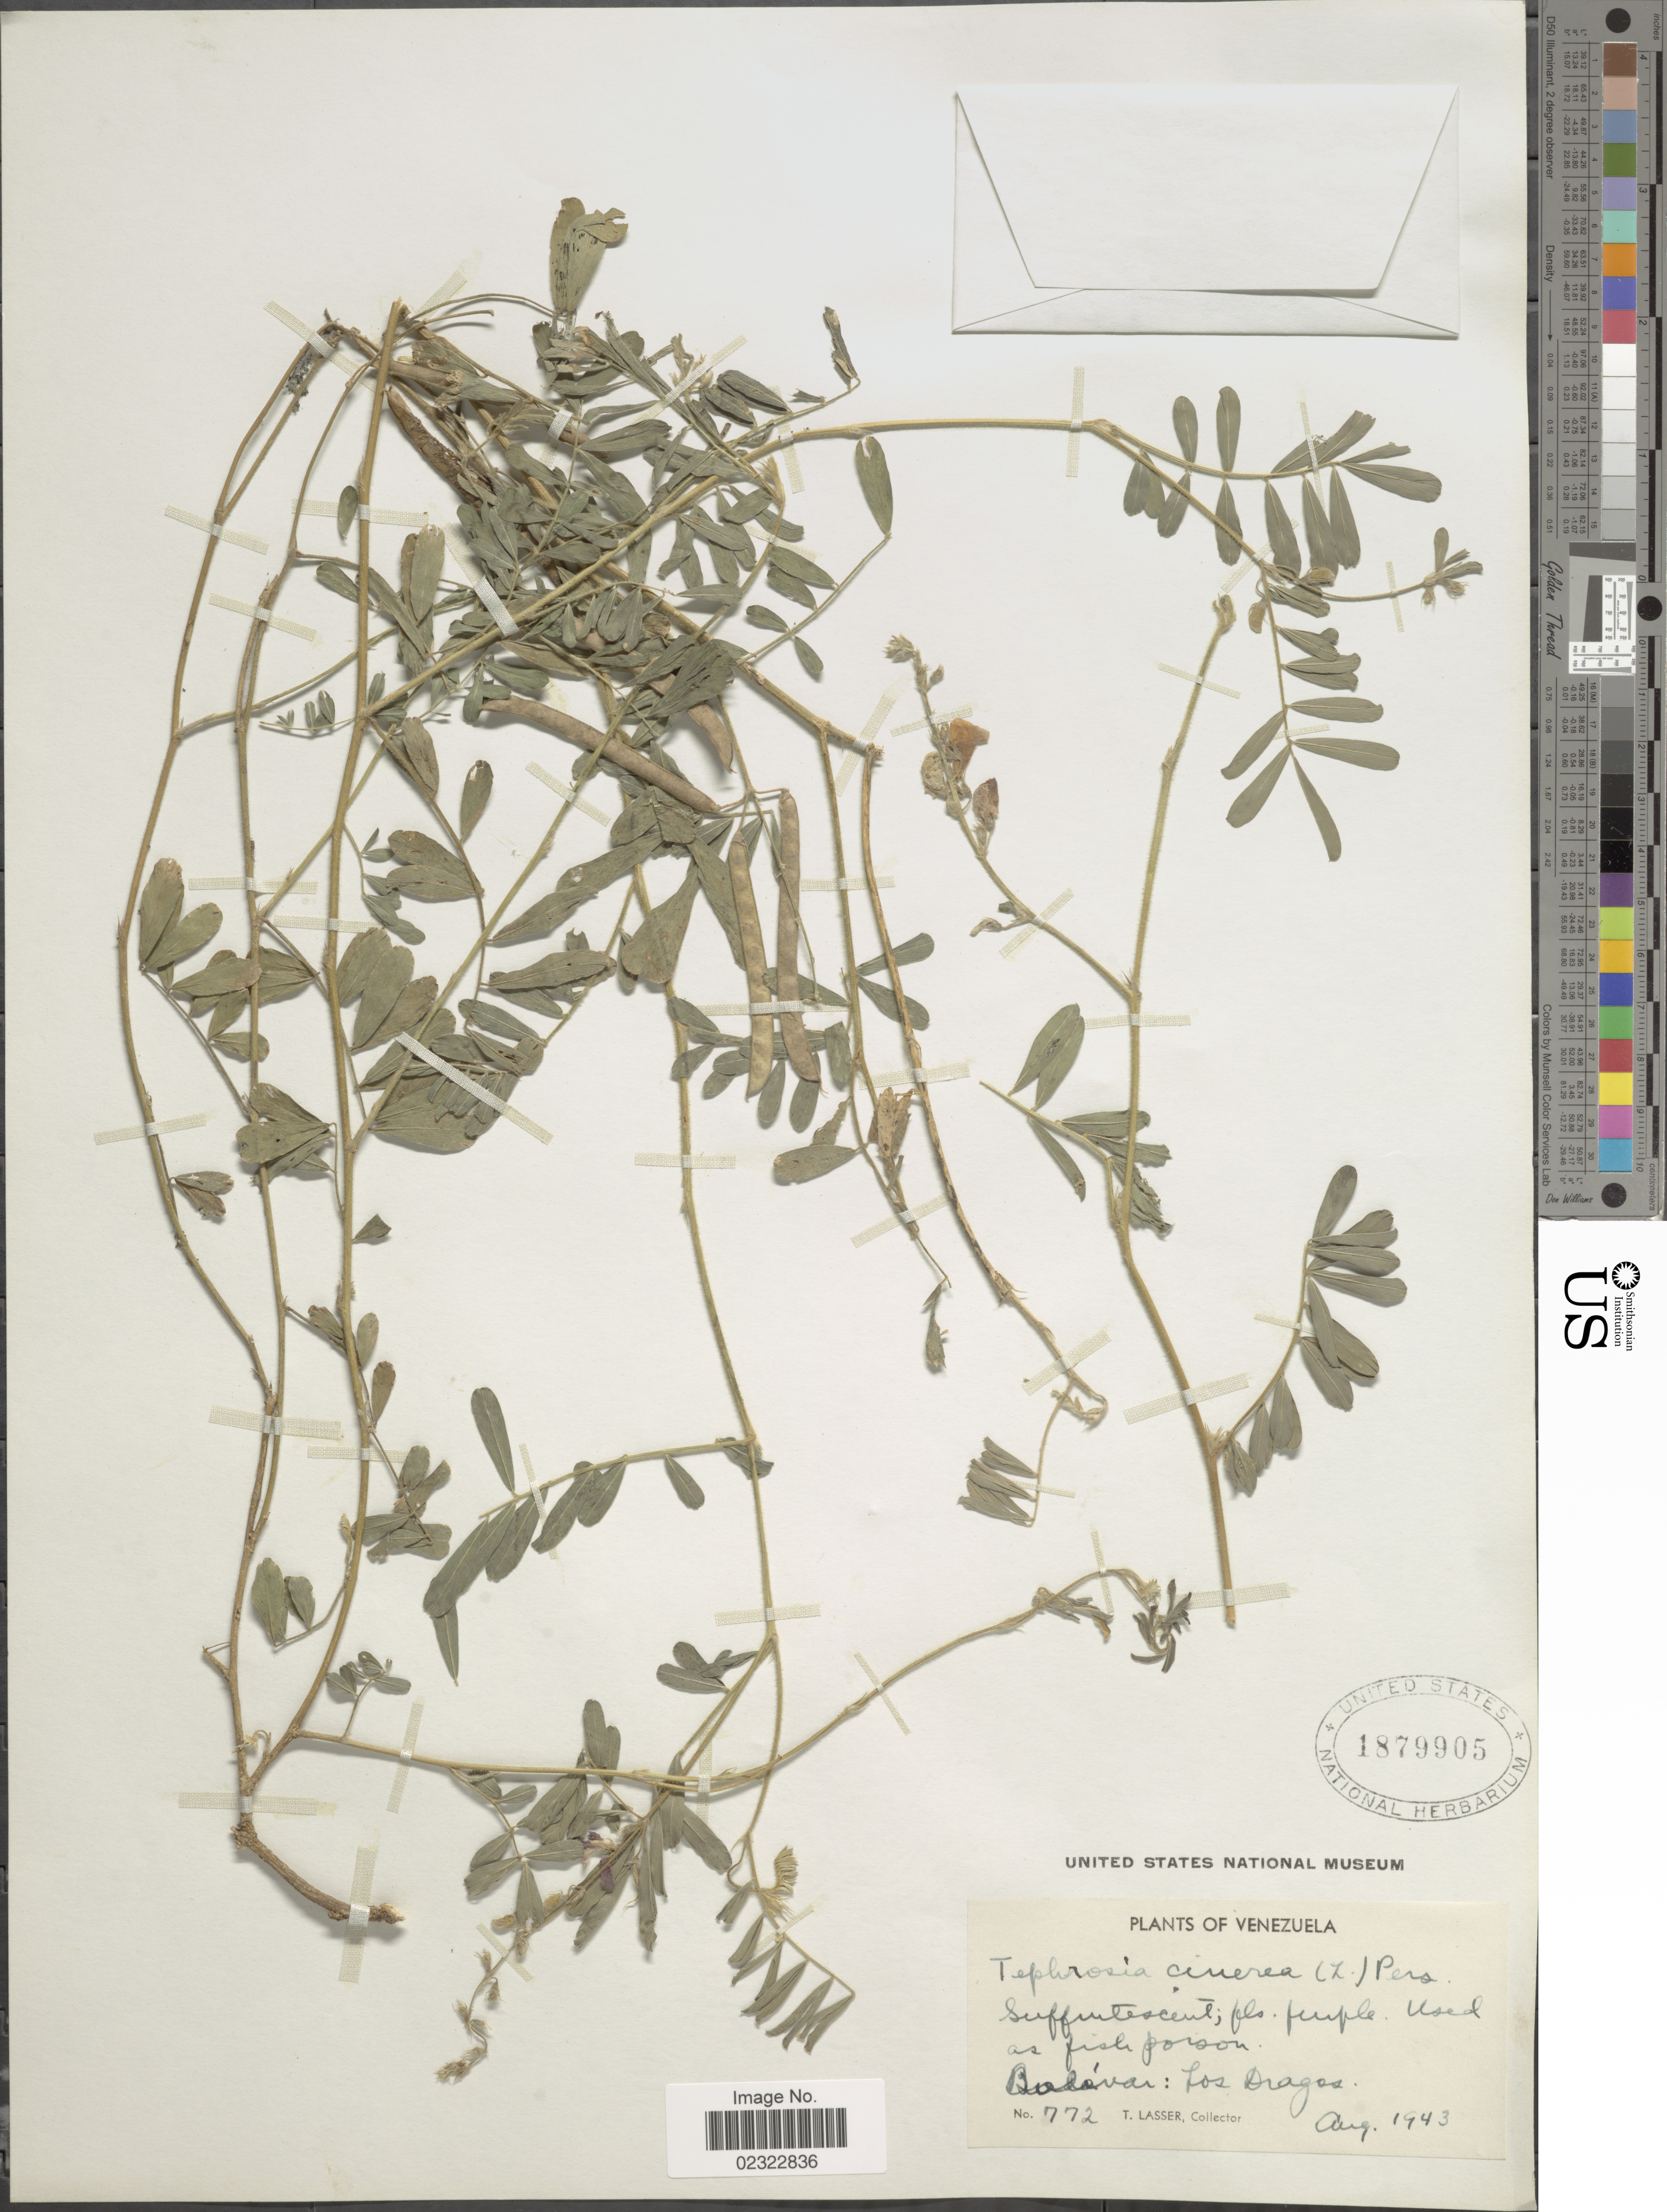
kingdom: Plantae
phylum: Tracheophyta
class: Magnoliopsida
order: Fabales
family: Fabaceae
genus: Tephrosia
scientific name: Tephrosia cinerea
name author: (L.) Pers.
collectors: T. Lasser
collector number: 772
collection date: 1943-08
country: Venezuela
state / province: Bolivar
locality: Bolivar, Los Dragos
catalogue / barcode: US 1879905